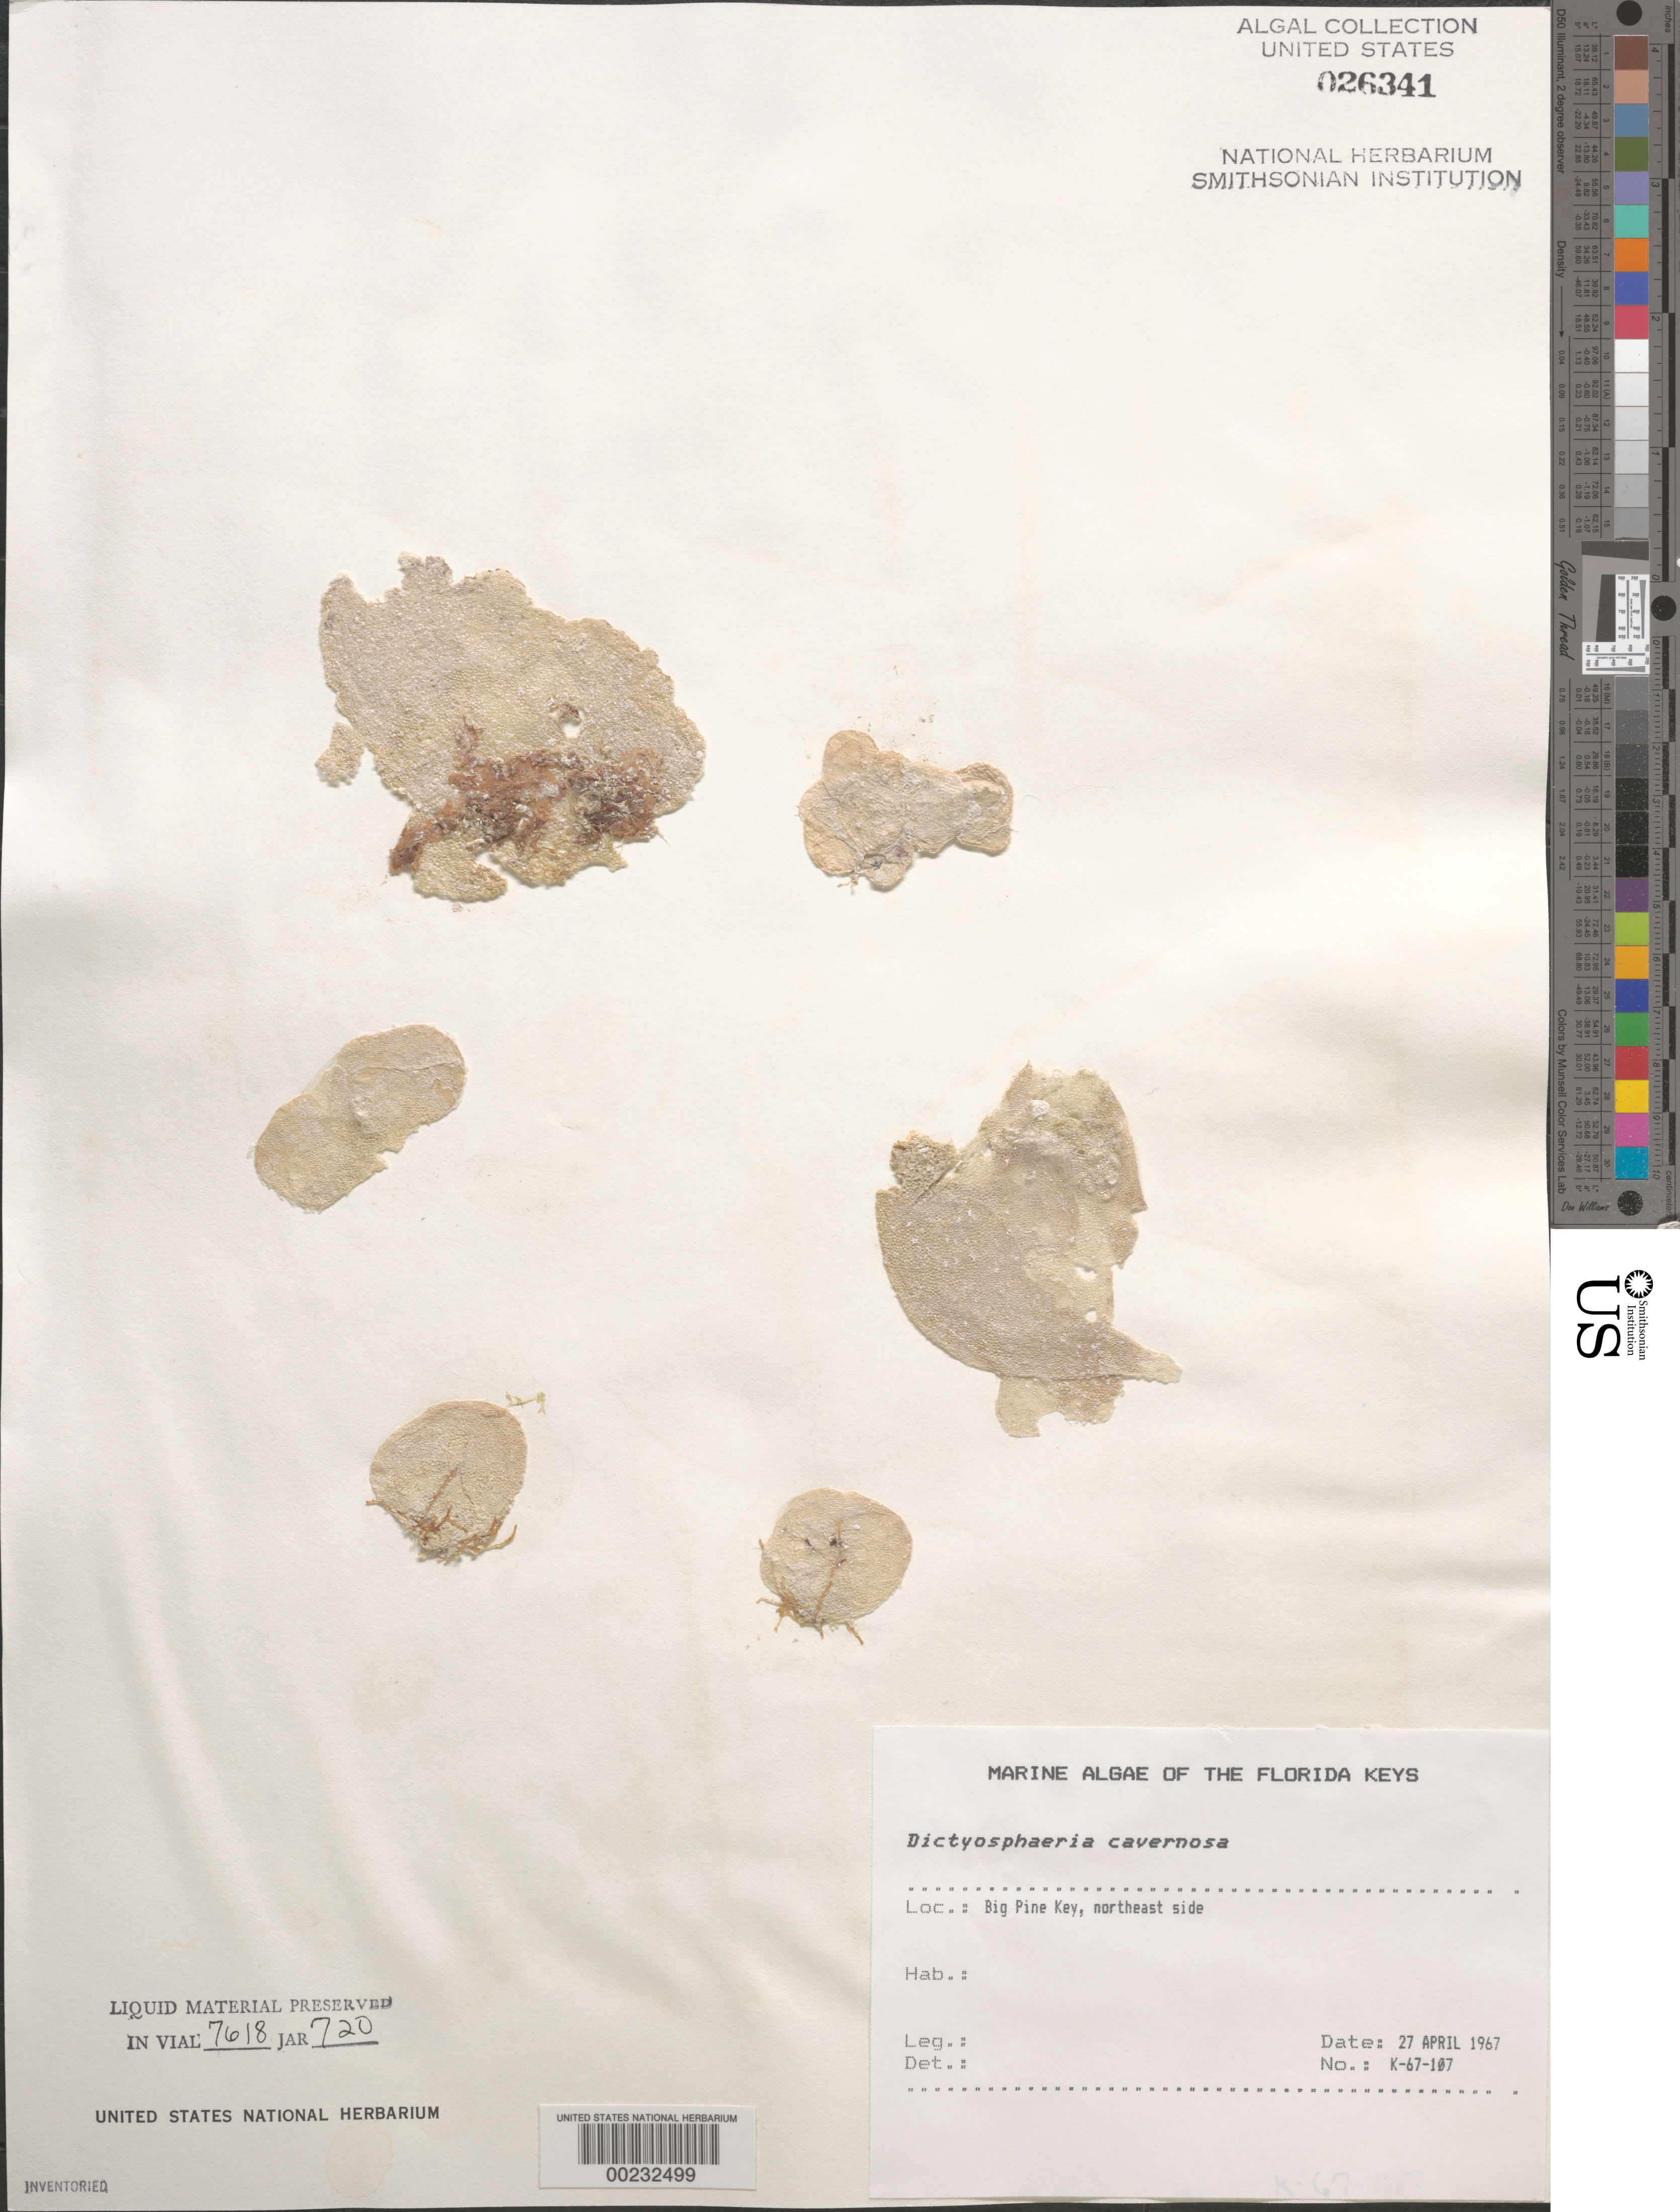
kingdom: Plantae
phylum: Chlorophyta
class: Ulvophyceae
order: Siphonocladales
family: Siphonocladaceae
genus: Dictyosphaeria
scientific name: Dictyosphaeria cavernosa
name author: (Forssk.) Børgesen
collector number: K-67-107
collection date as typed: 27 Apr 1967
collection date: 1967-04-27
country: United States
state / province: Florida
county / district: Monroe County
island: Big Pine Key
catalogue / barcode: US 26341